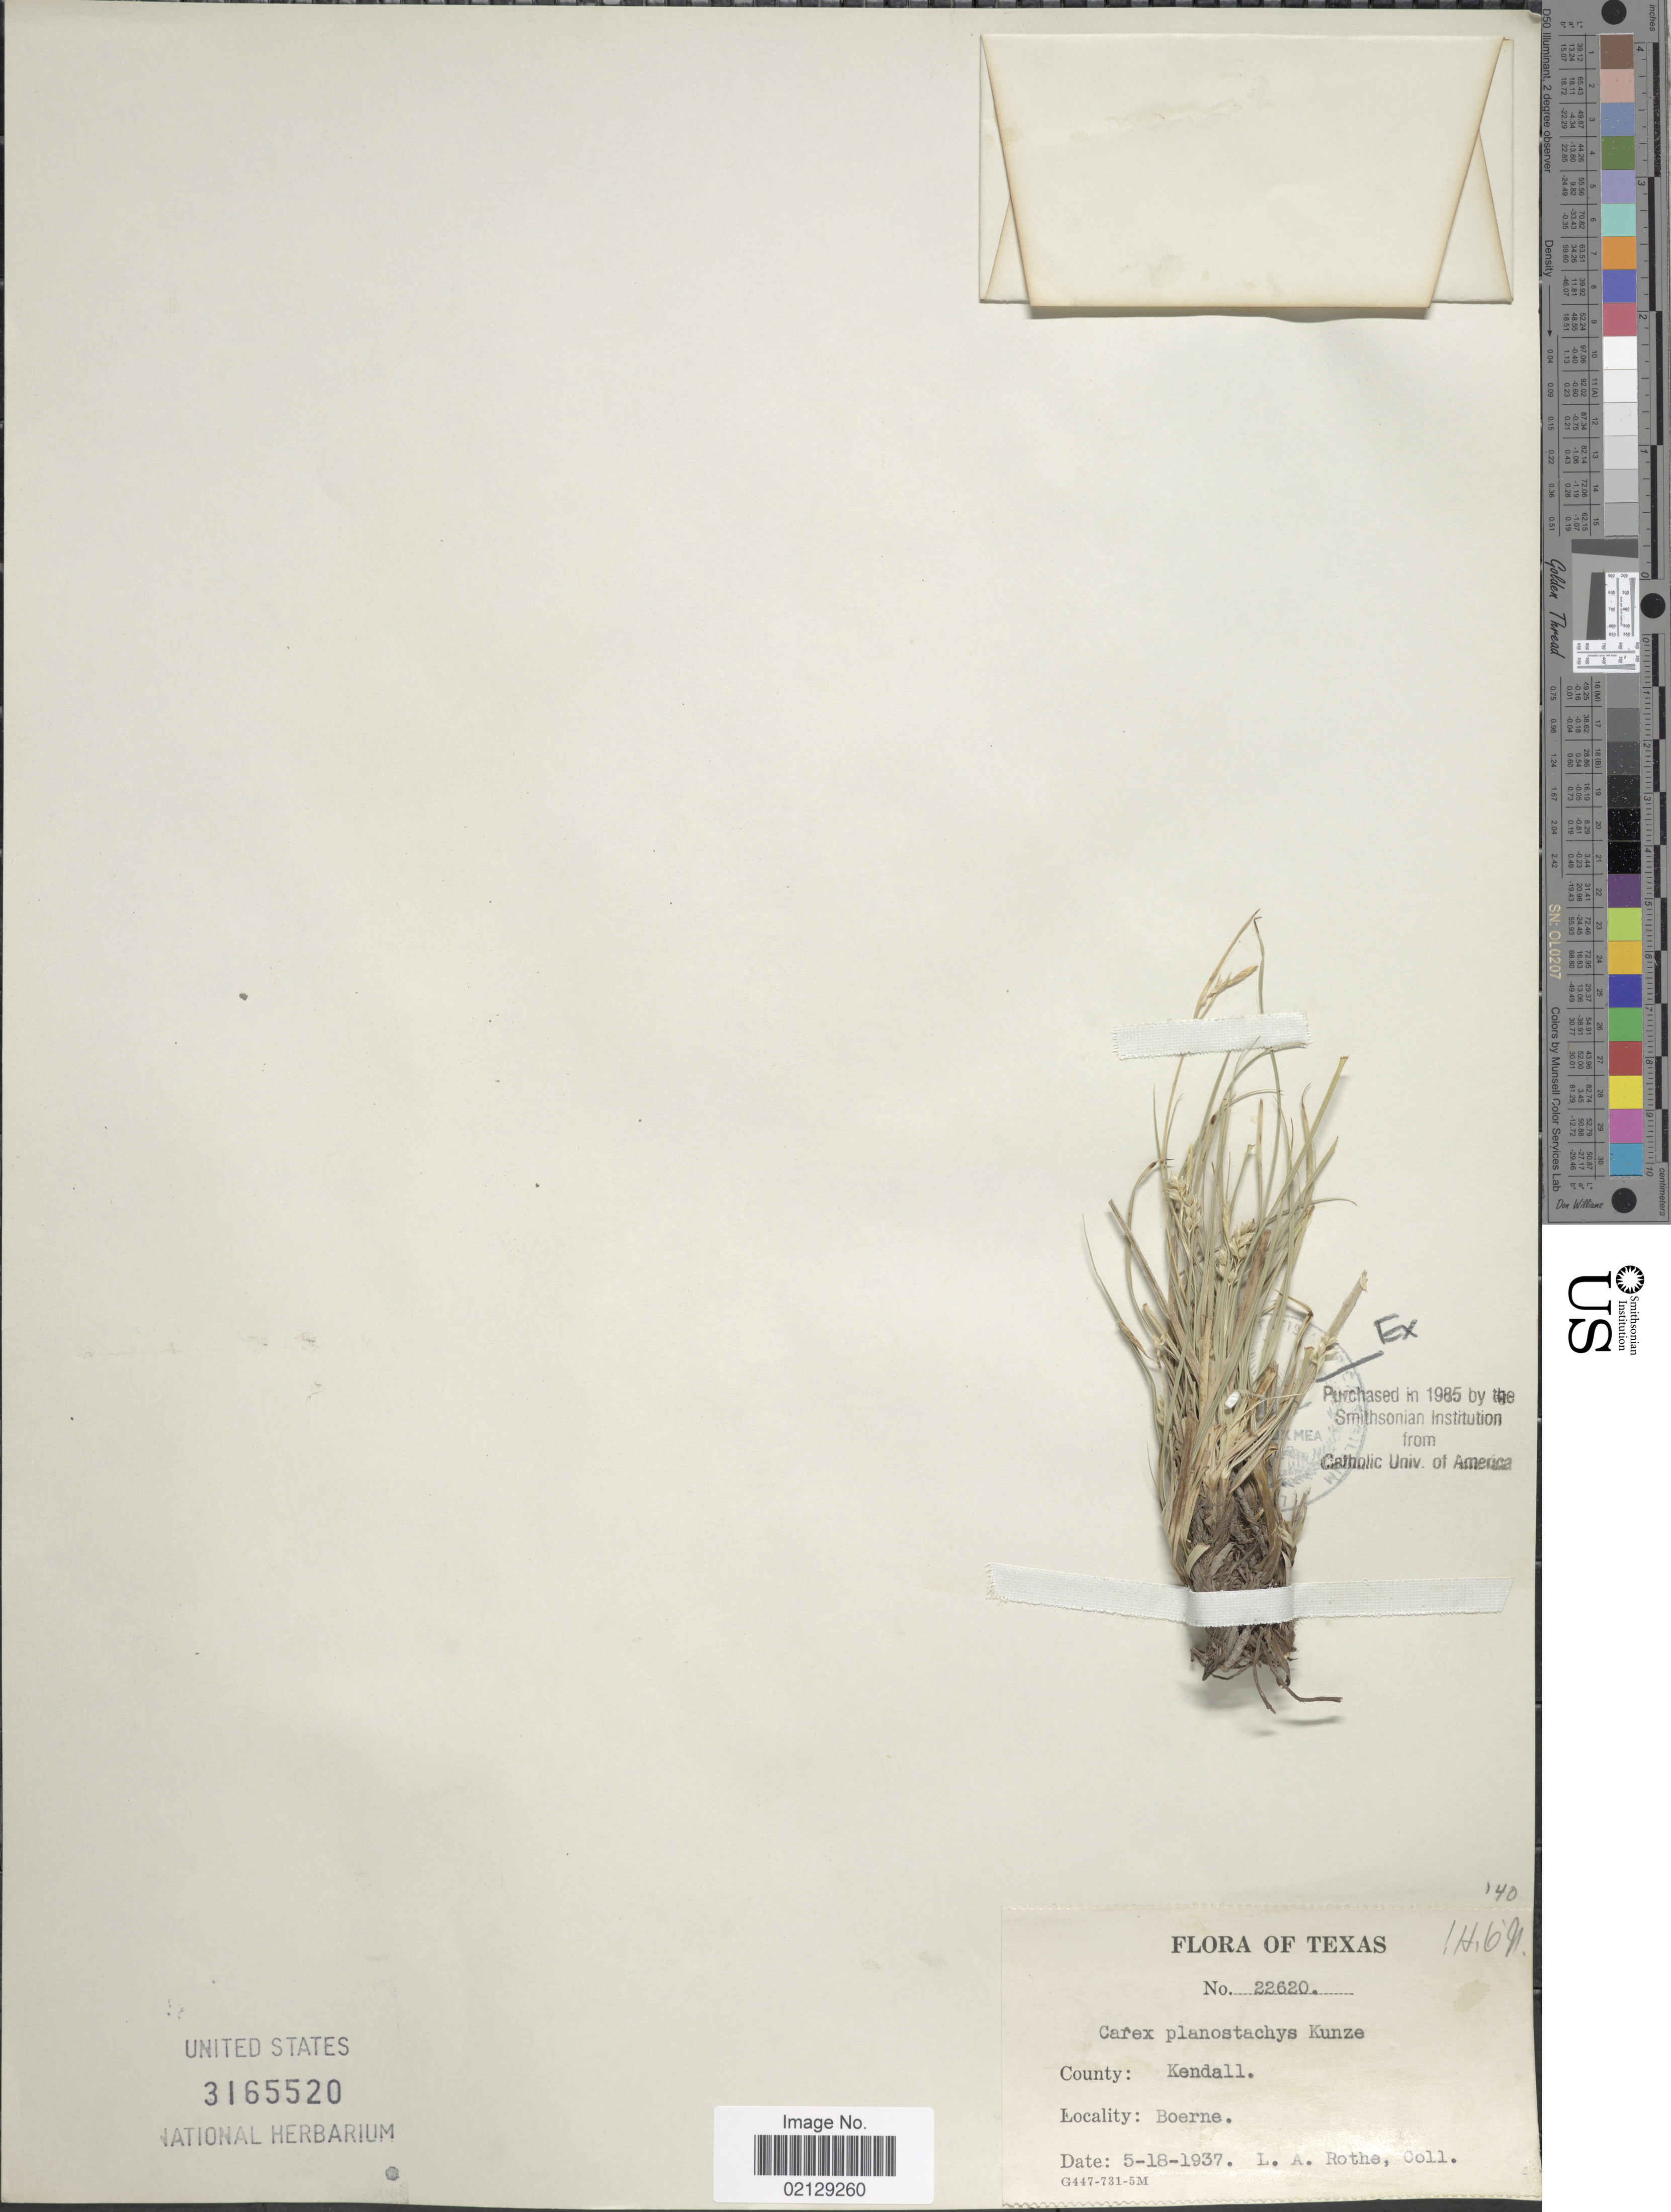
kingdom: Plantae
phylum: Tracheophyta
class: Liliopsida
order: Poales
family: Cyperaceae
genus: Carex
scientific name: Carex planostachys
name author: Kunze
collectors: L. Rothe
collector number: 22620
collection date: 1937-05-18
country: United States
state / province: Texas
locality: County: Kendall, Boerne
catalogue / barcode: US 3165520